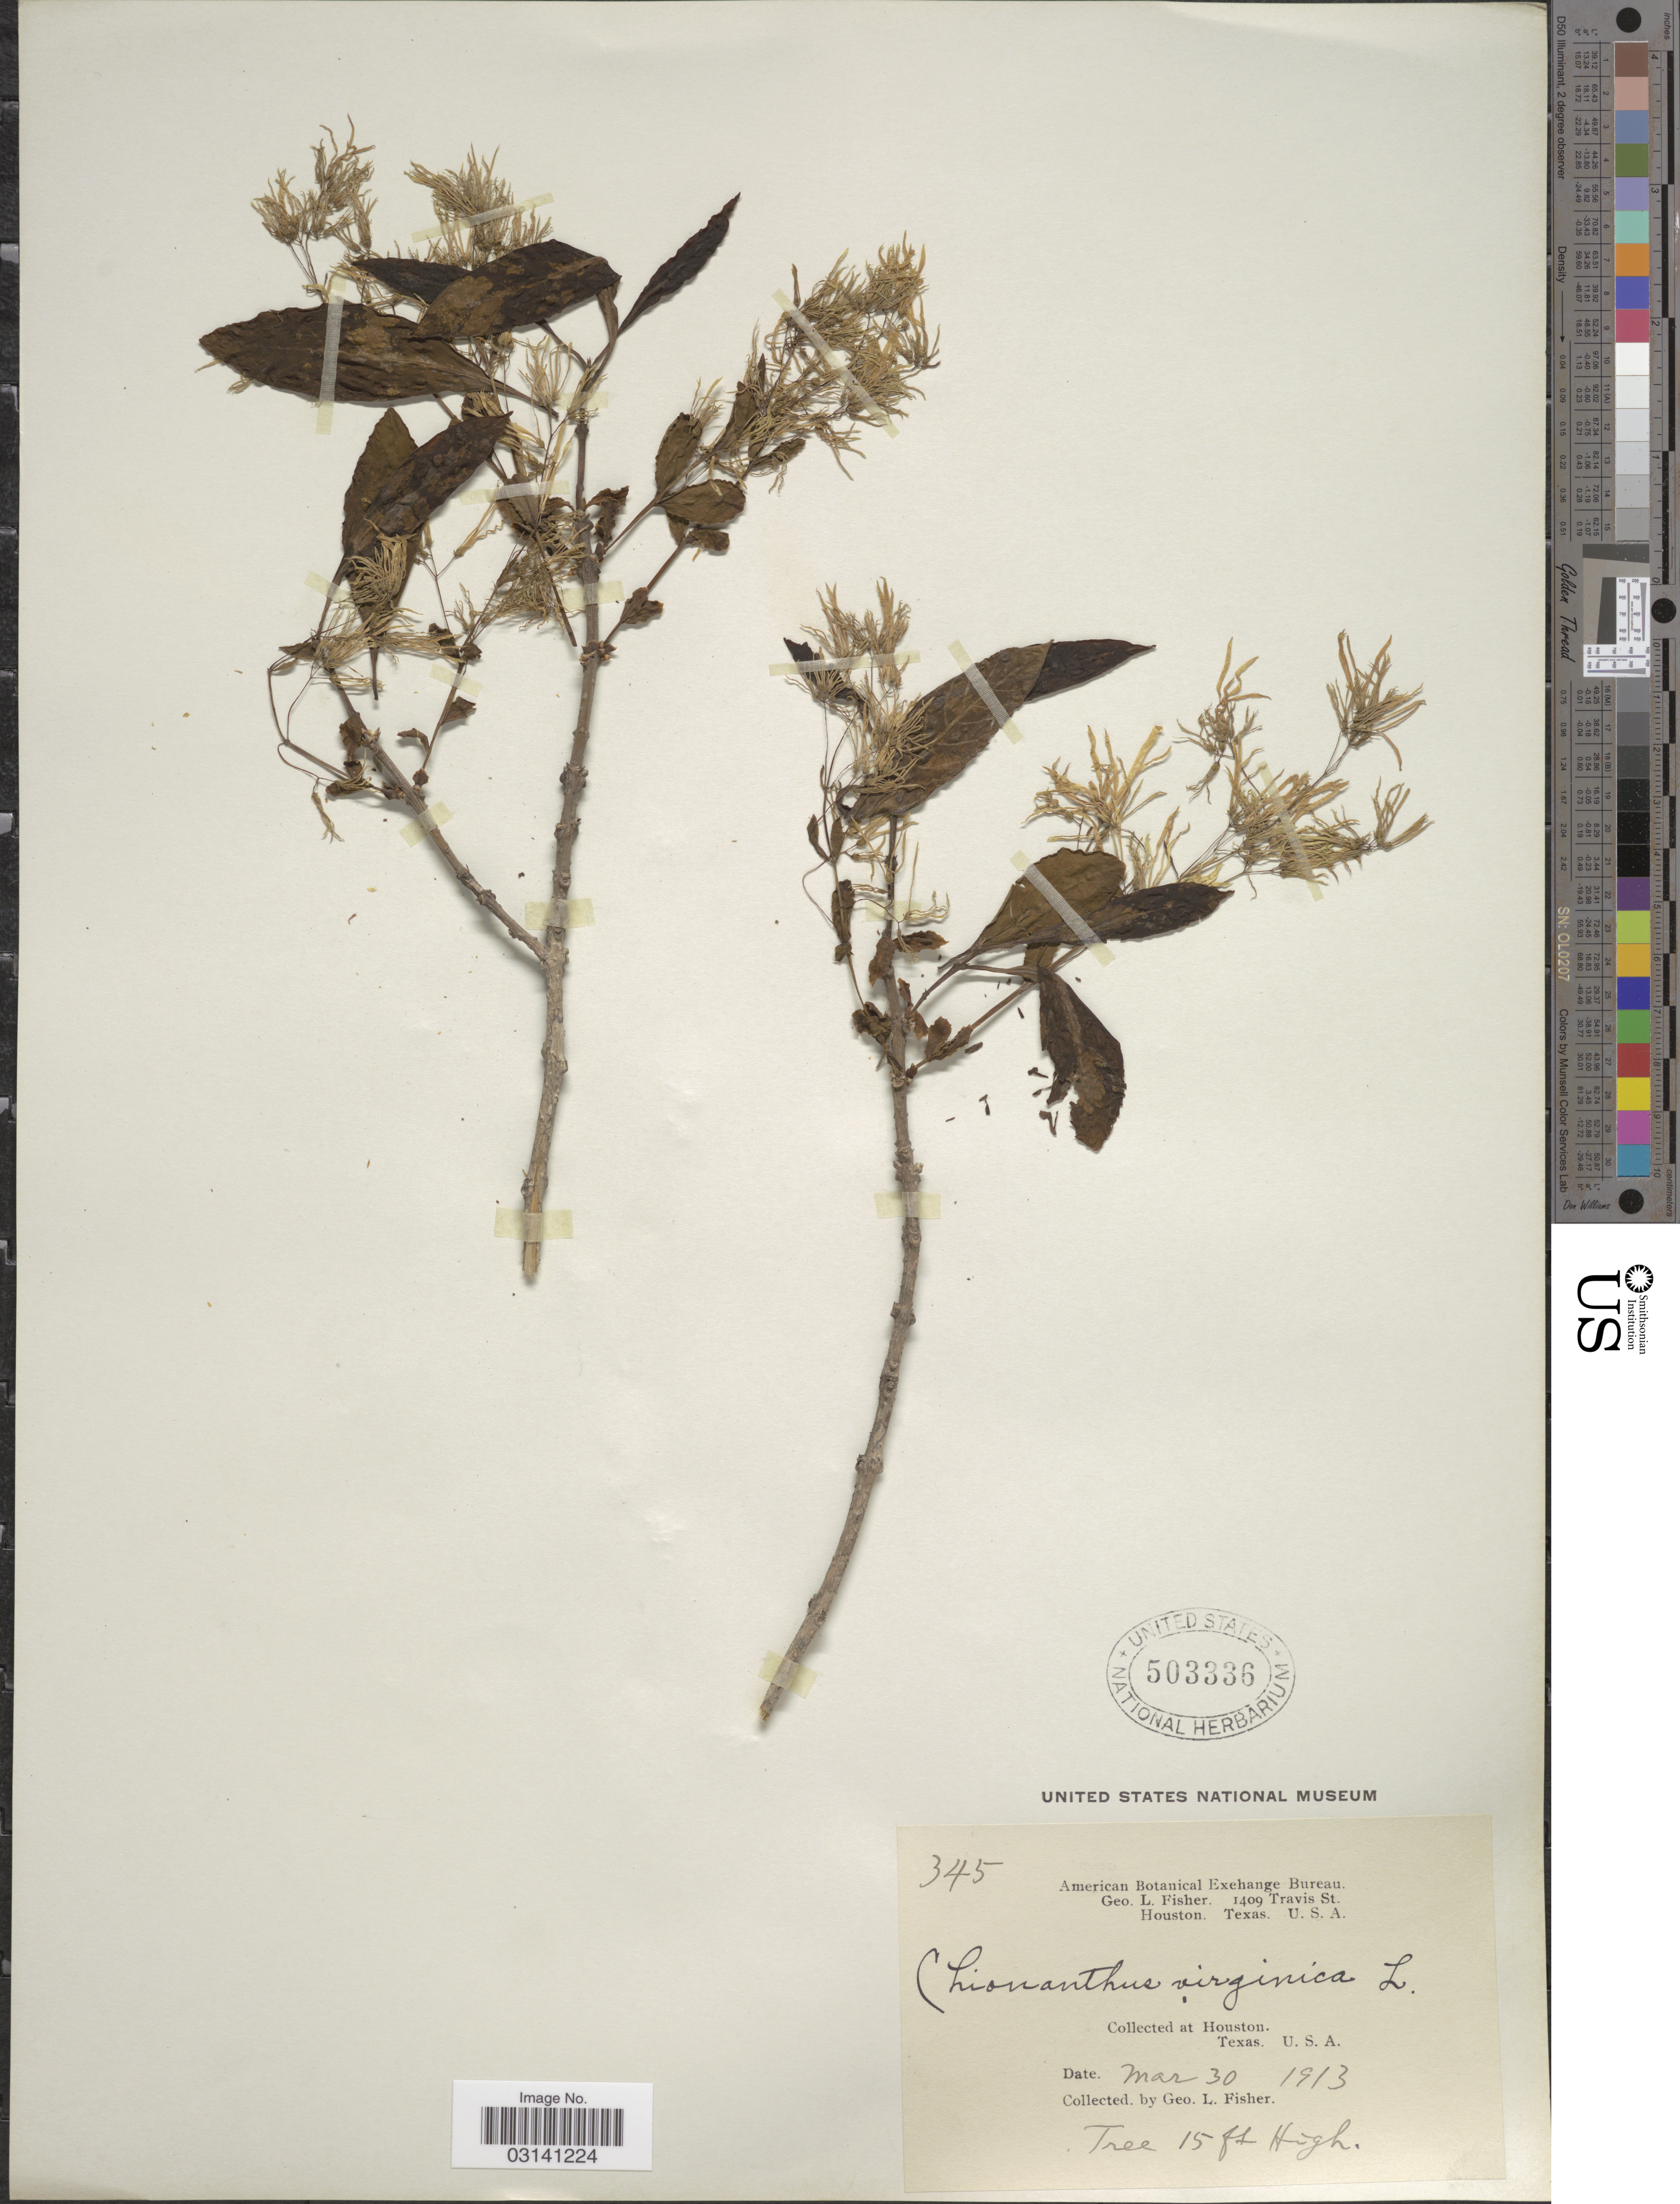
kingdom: Plantae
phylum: Tracheophyta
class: Magnoliopsida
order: Lamiales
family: Oleaceae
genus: Chionanthus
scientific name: Chionanthus virginicus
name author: L.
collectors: G. L. Fisher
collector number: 345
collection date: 1913-03-30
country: United States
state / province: Texas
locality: Houston.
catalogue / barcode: US 503336